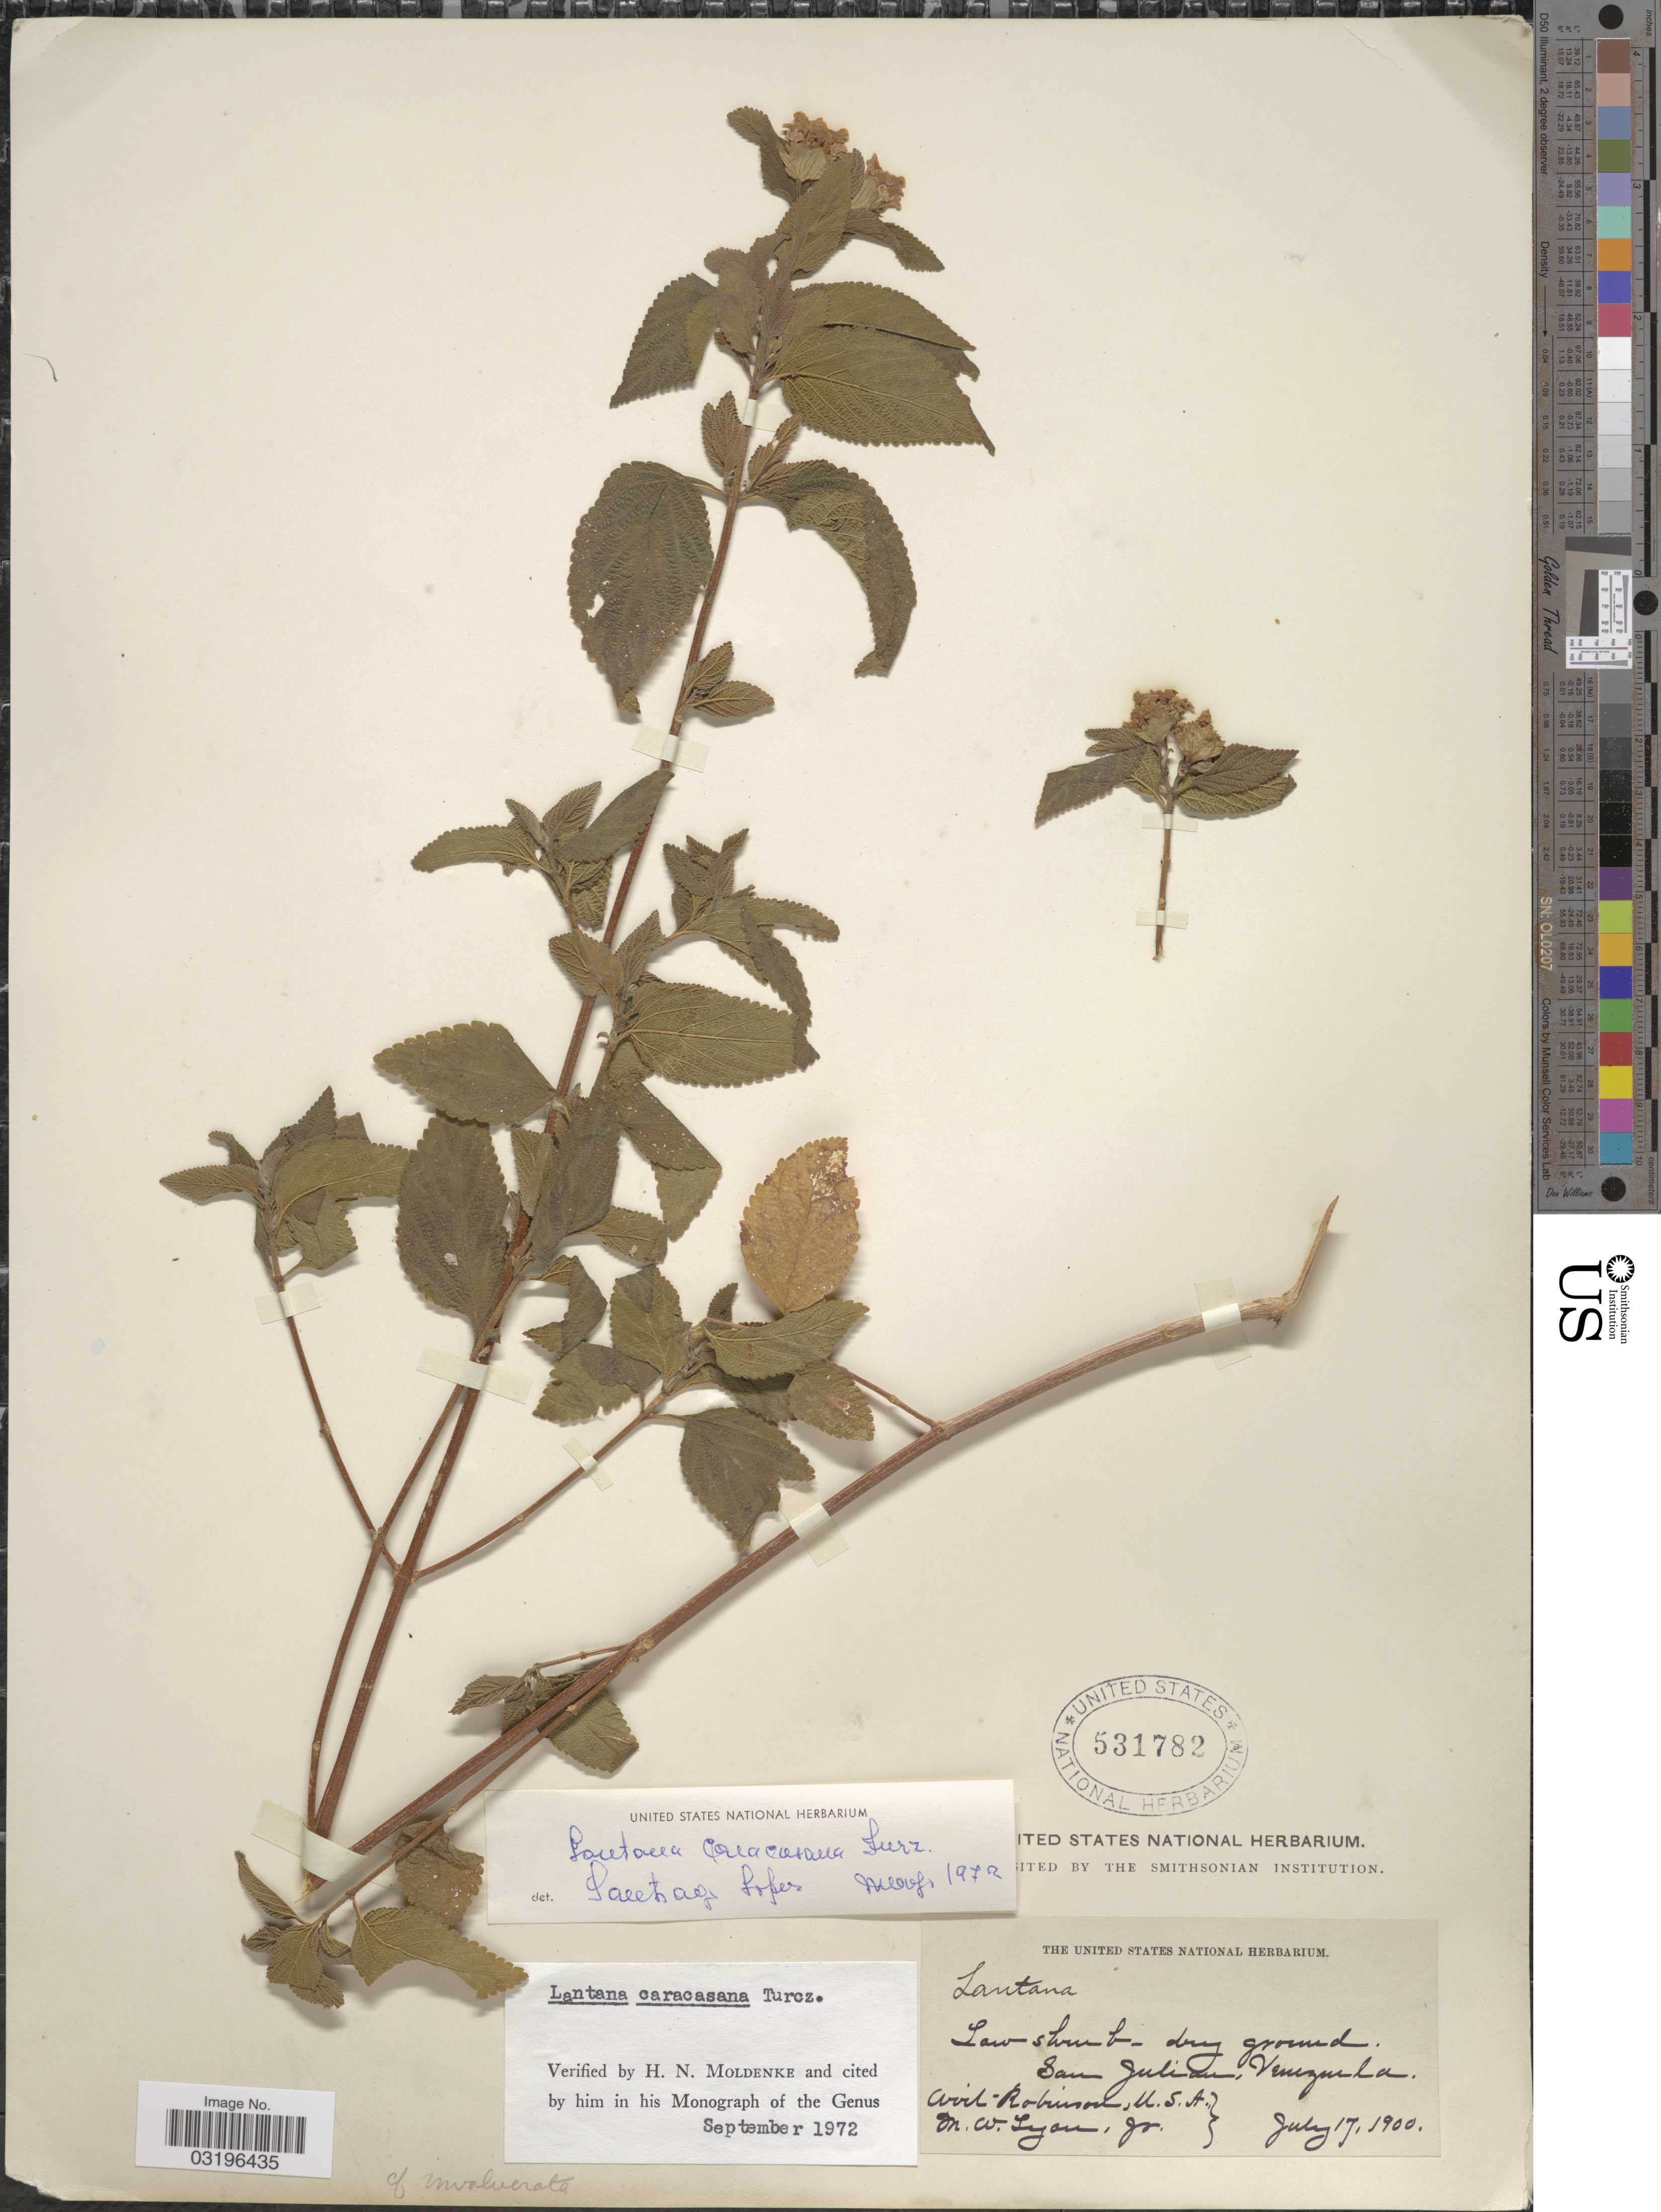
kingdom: Plantae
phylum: Tracheophyta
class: Magnoliopsida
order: Lamiales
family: Verbenaceae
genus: Lantana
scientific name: Lantana caracasana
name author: Turcz.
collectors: A. Robinson & M. Lyon Jr.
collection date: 1900-07-17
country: Venezuela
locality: San Julian.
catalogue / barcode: US 531782